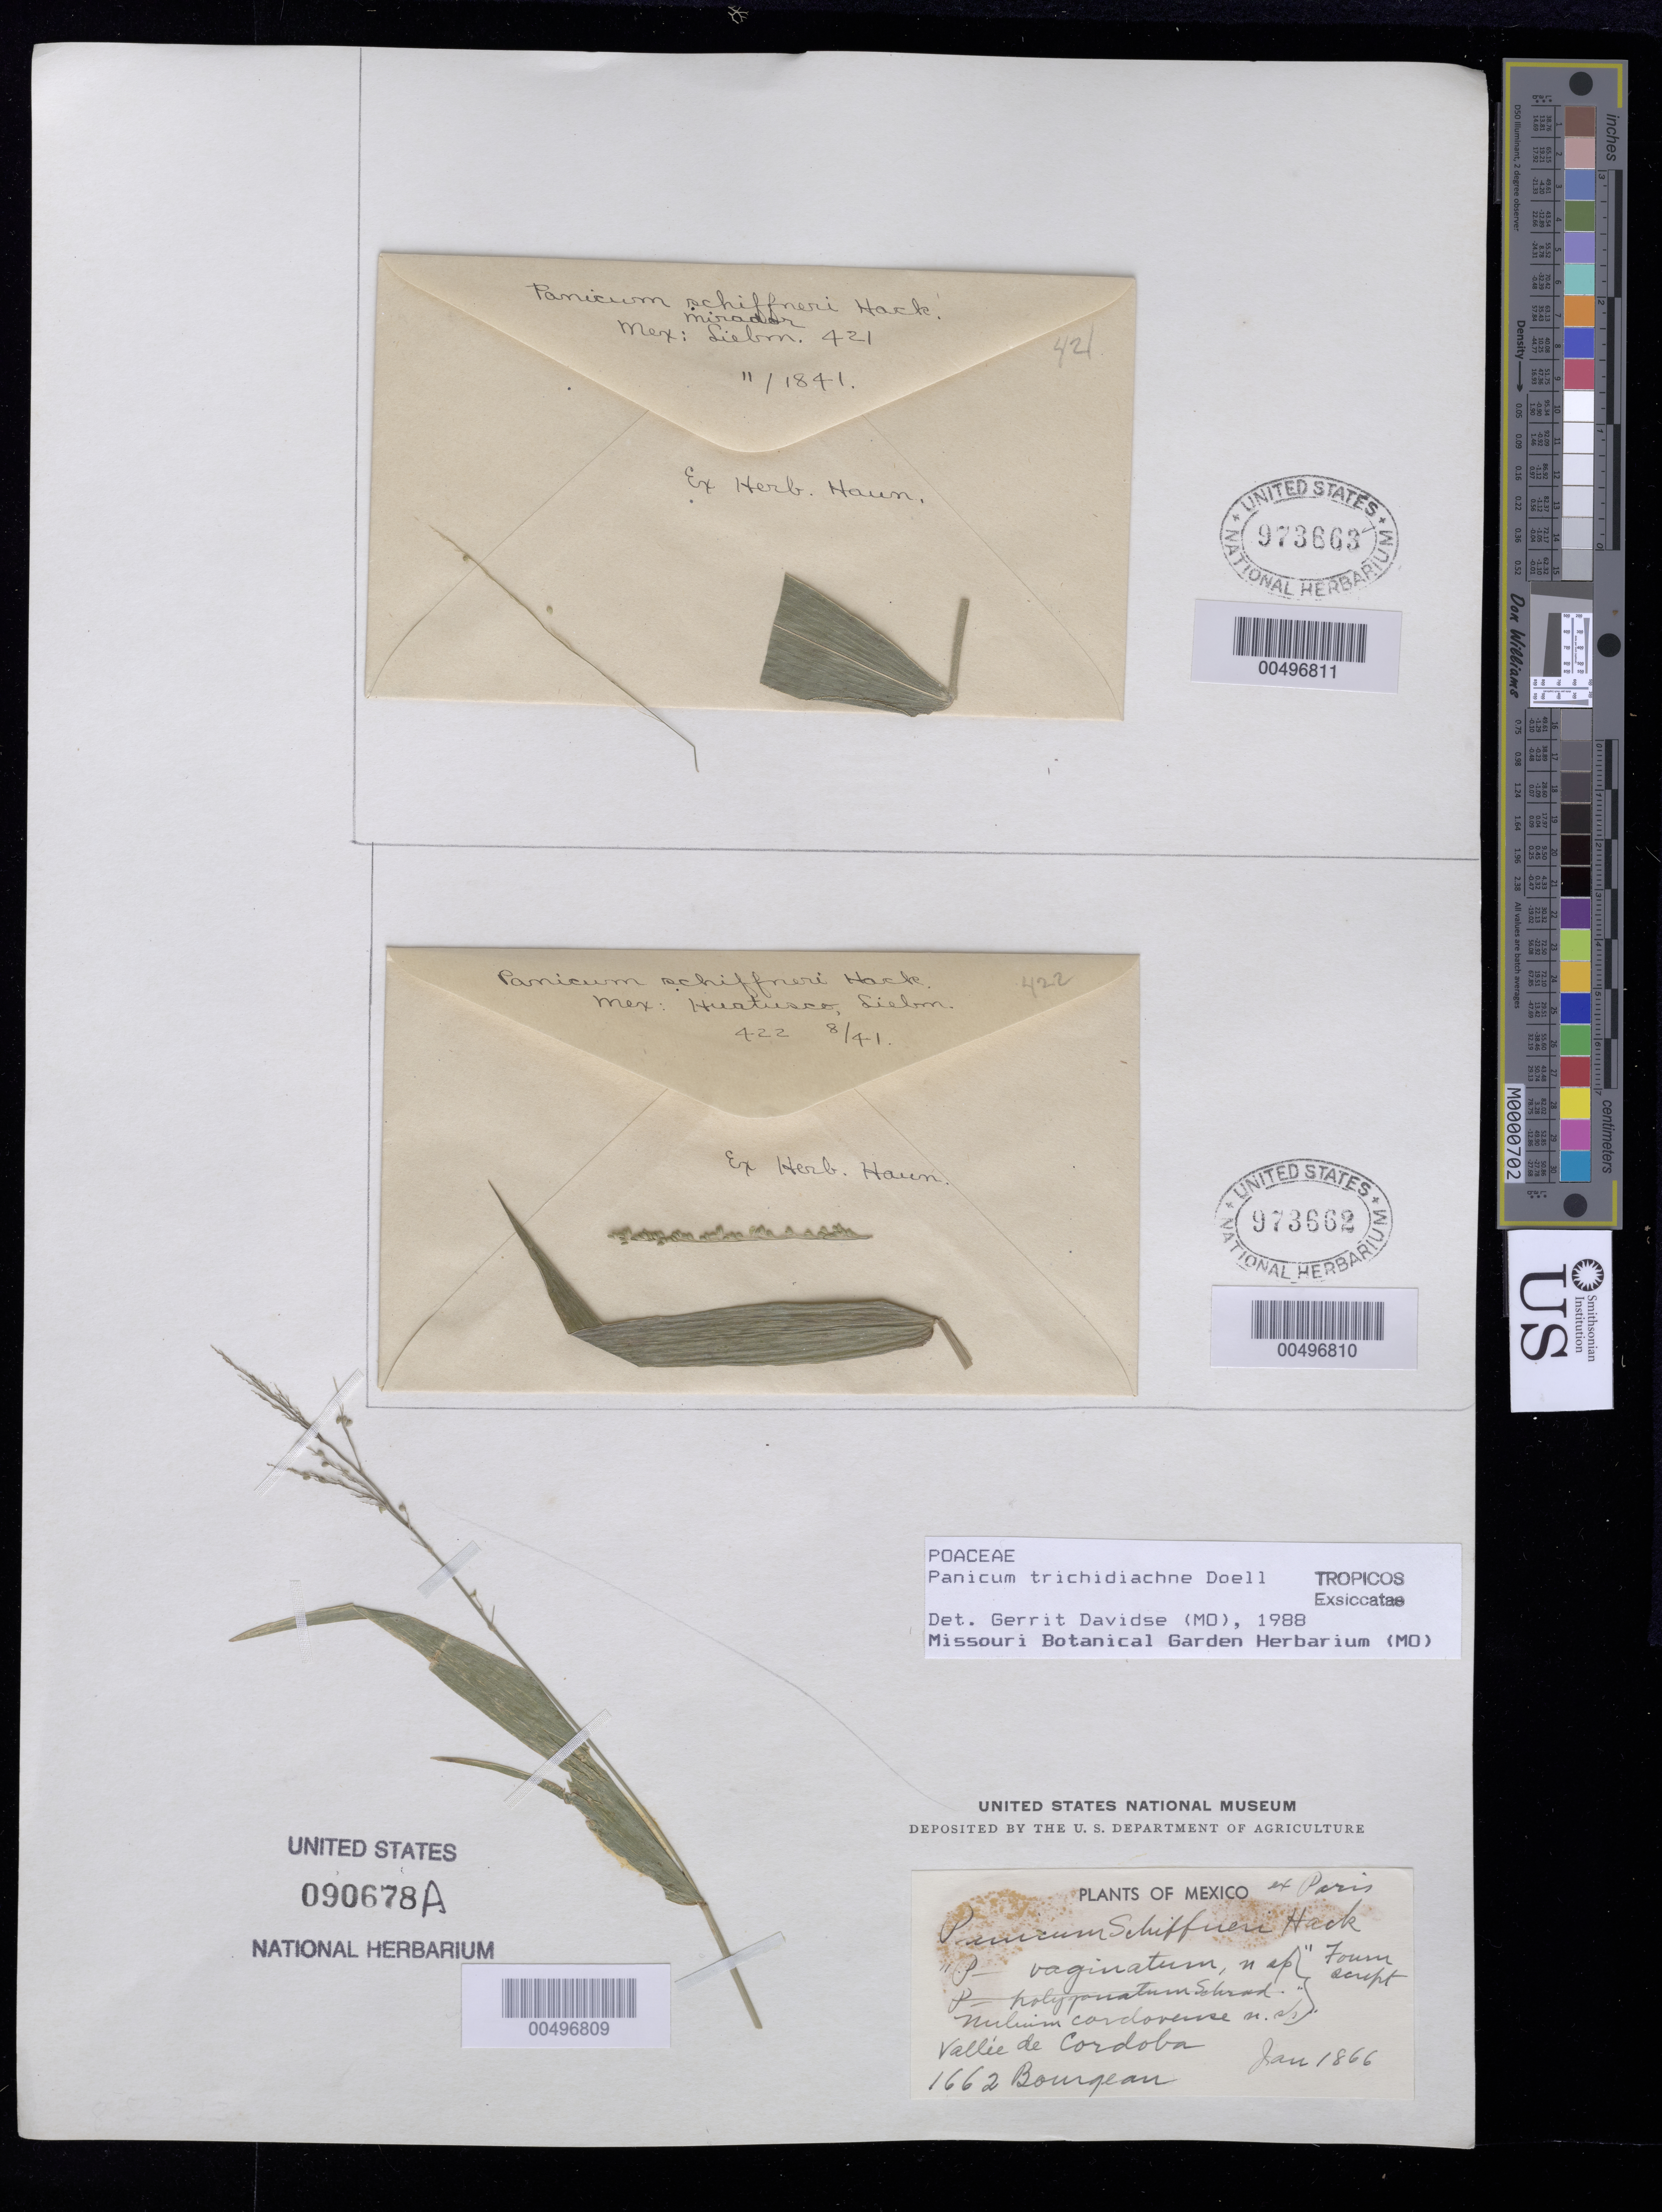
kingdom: Plantae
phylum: Tracheophyta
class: Liliopsida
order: Poales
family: Poaceae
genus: Morronea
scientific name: Morronea trichidiachnis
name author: (Döll) Zuloaga & Scataglini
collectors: -. Bourgeau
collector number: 1662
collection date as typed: Jan 1866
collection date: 1866-01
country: Mexico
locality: Vall‚e de Córdoba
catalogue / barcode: US 90678A